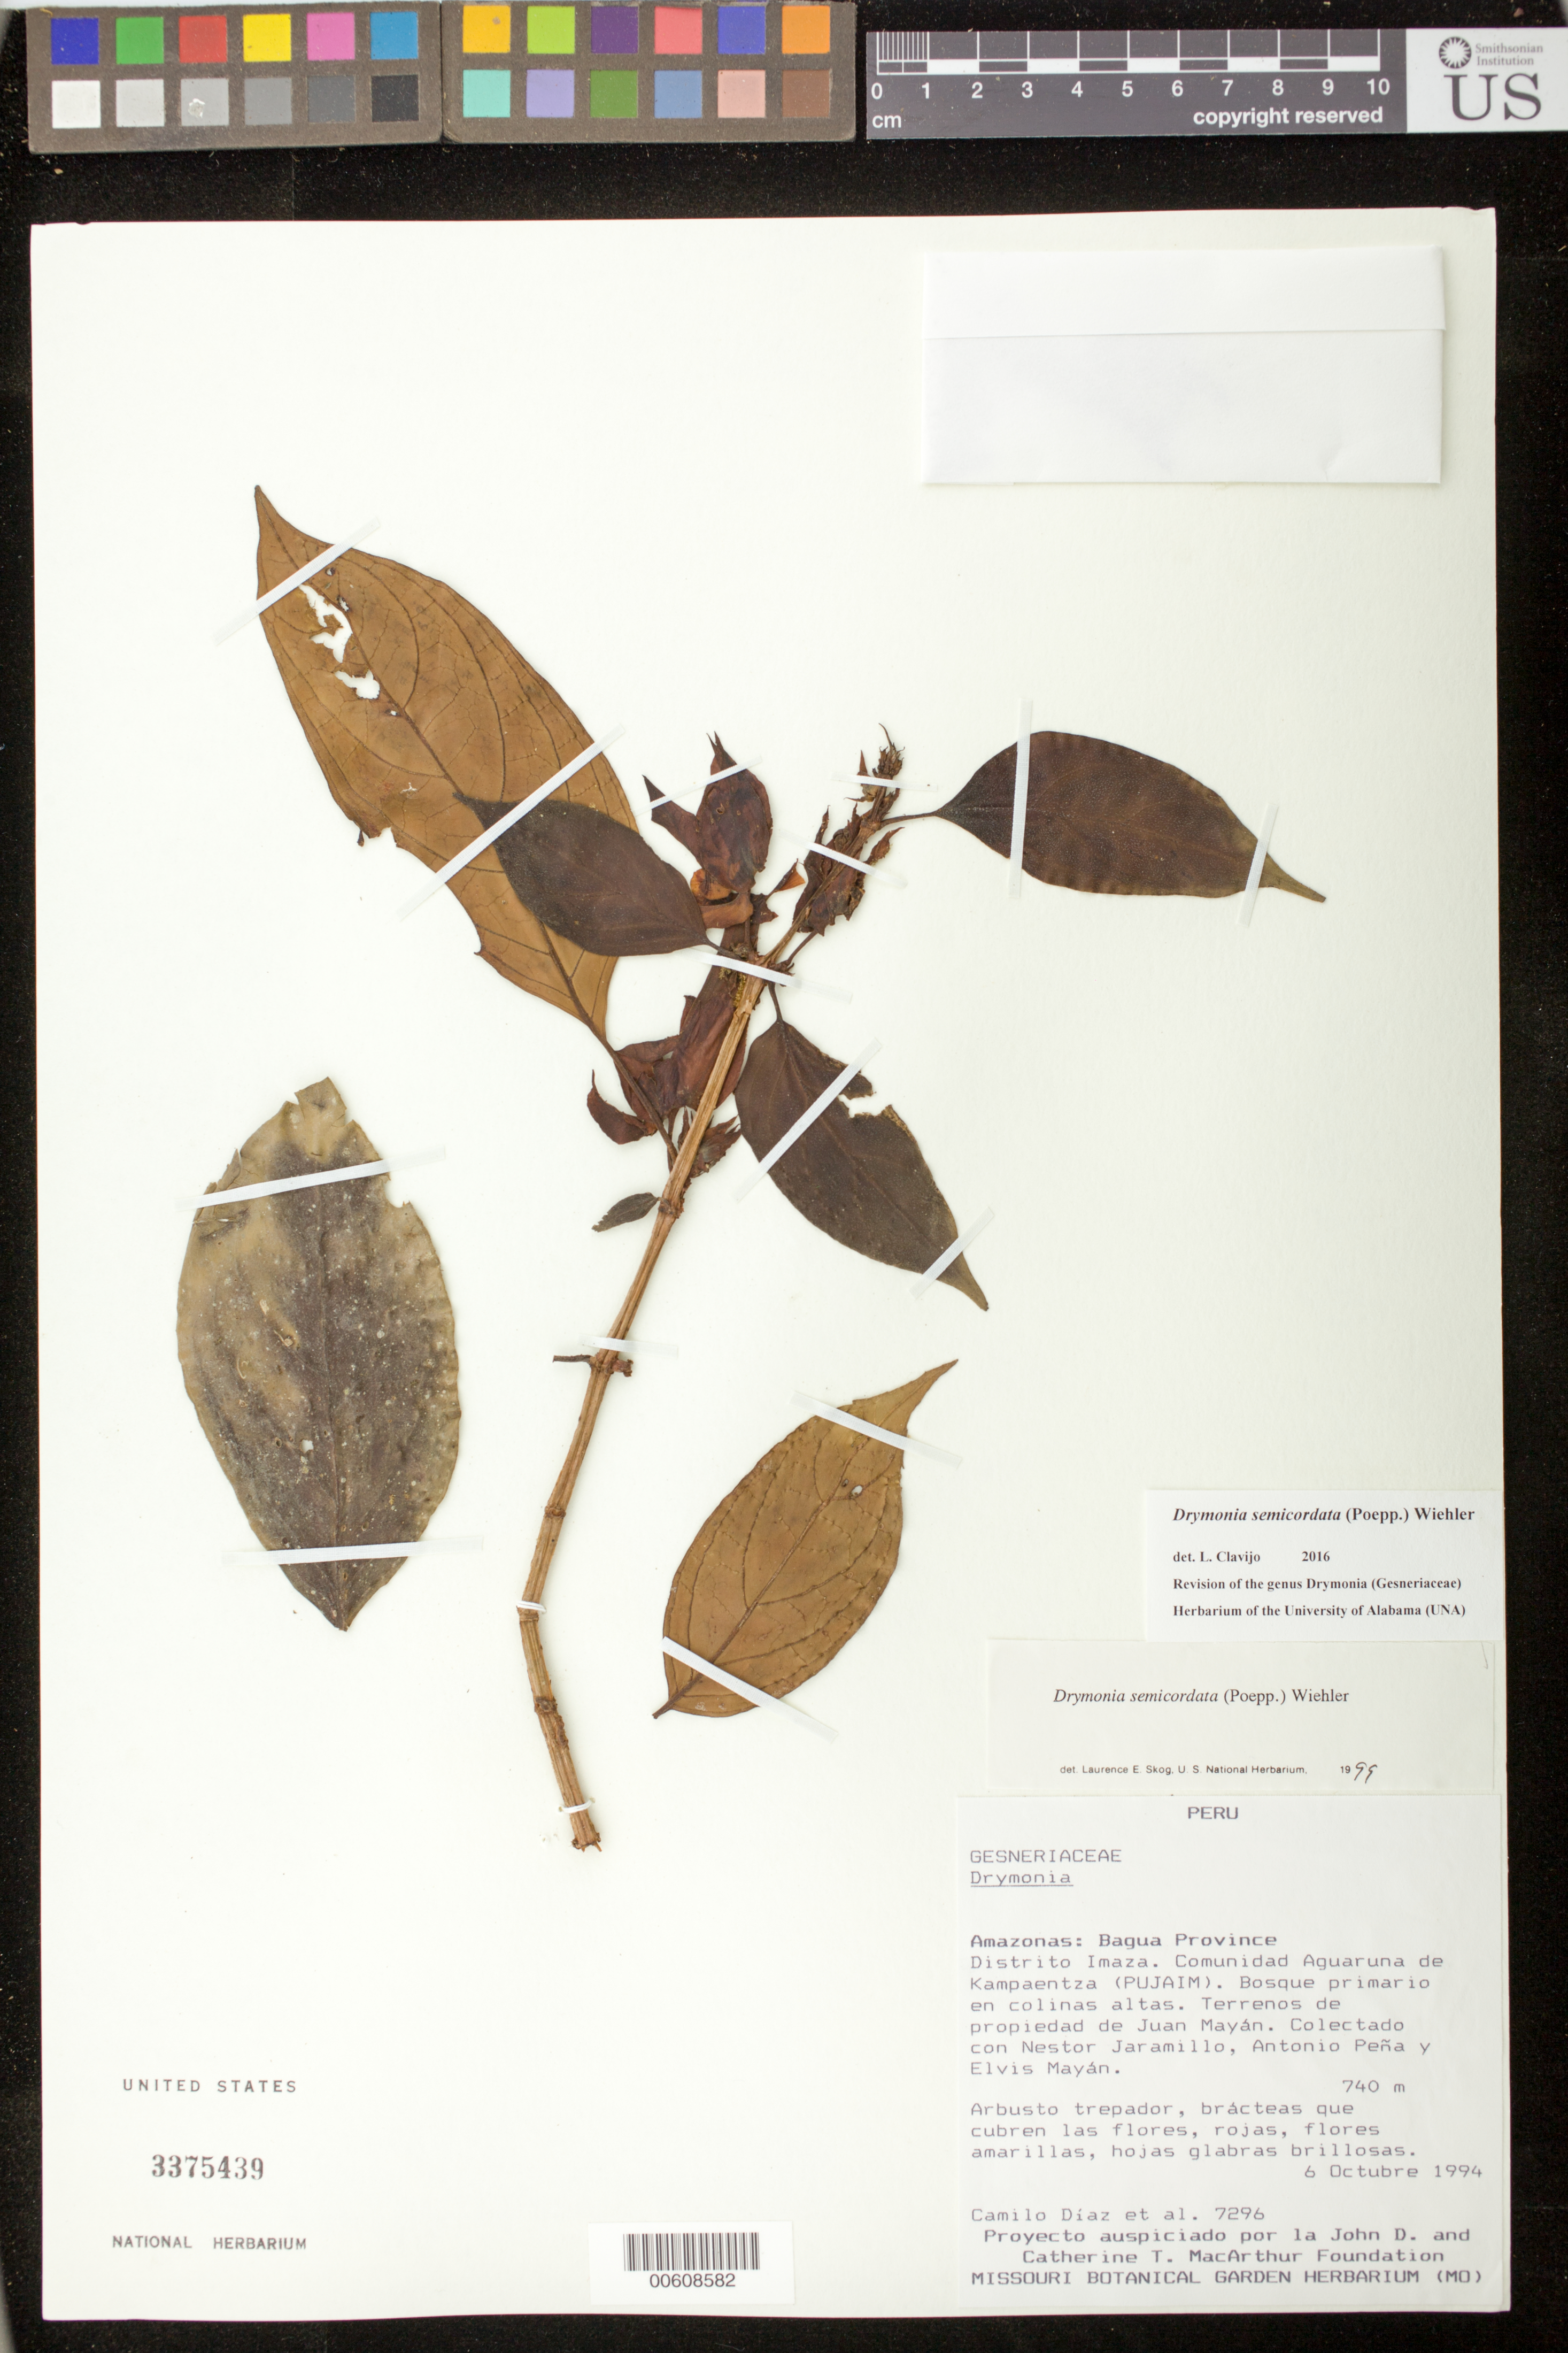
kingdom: Plantae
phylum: Tracheophyta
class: Magnoliopsida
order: Lamiales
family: Gesneriaceae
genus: Drymonia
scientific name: Drymonia semicordata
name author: (Poepp.) Wiehler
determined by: Skog, Laurence E.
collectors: C. Díaz S., N. Jaramillo, A. Peña & E. Mayan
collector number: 7296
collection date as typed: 06 Oct 1994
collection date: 1994-10-06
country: Peru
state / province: Amazonas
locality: Prov. Bagua, Dtto. Imaza; comunidad Aguaruna de Kampaentza (PUJAIM); terrenos de propiedad de Juan Mayán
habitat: Bosque primario en colinas altas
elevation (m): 740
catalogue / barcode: US 3375439